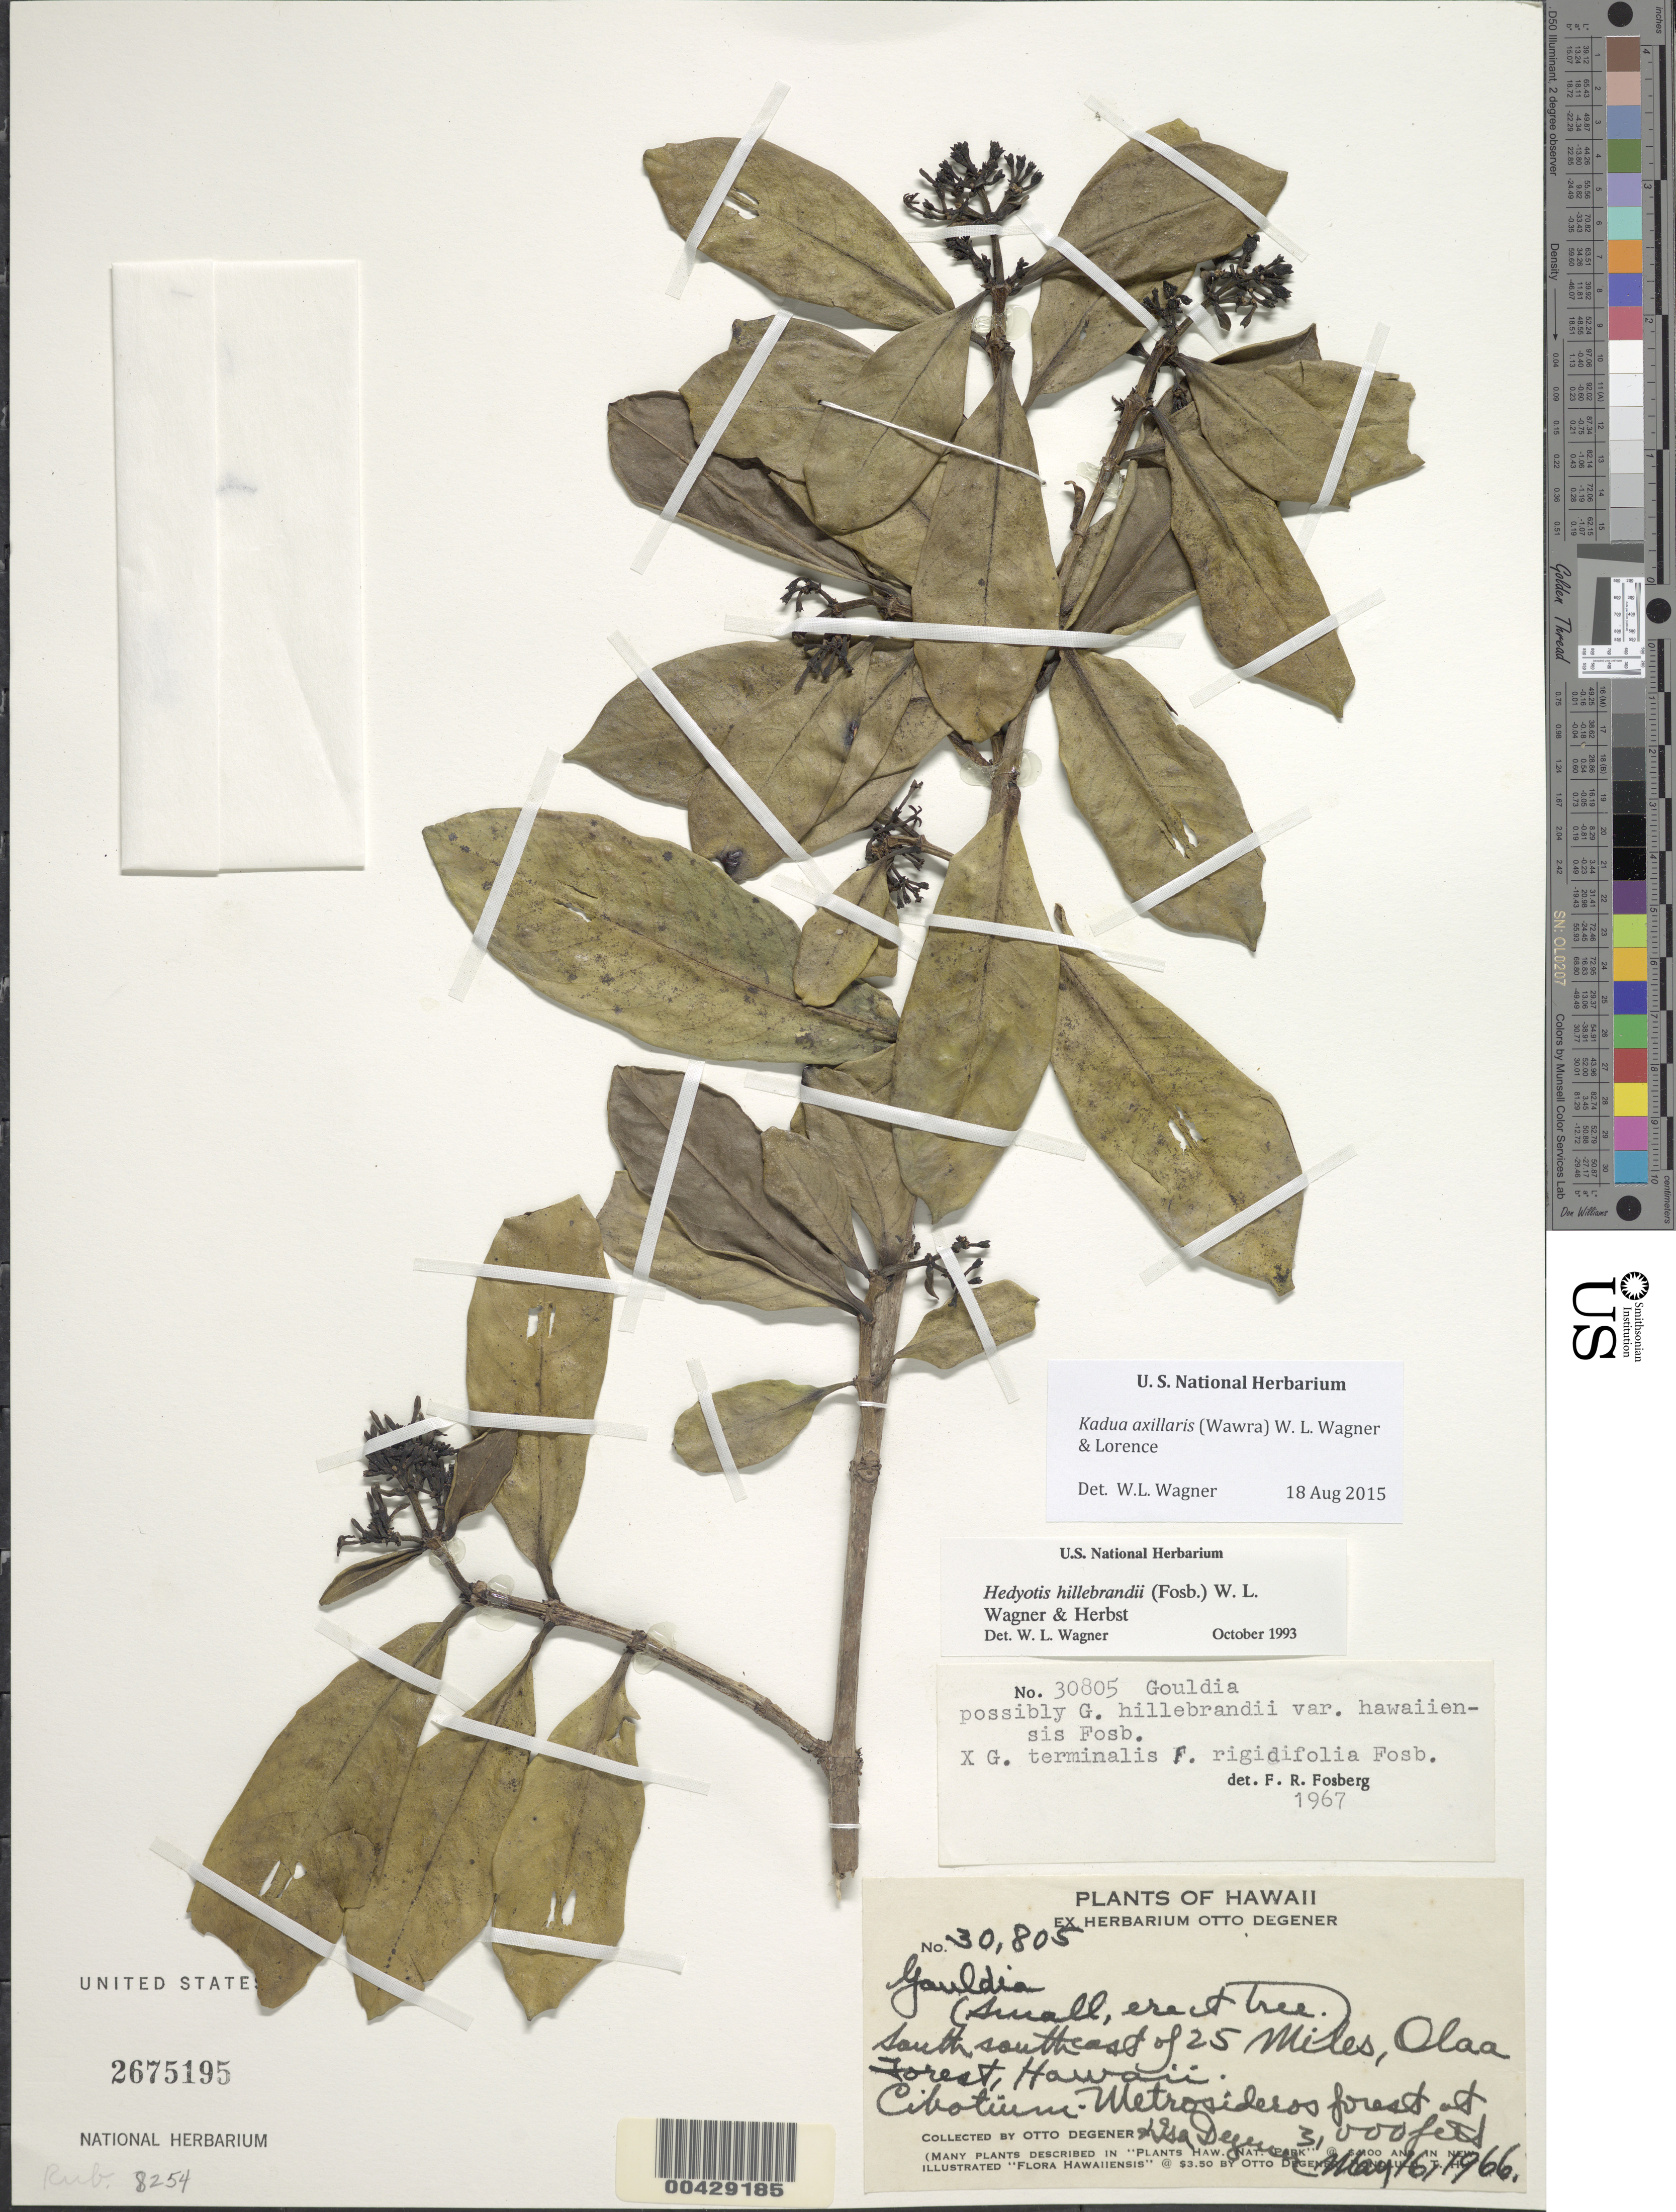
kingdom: Plantae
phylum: Tracheophyta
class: Magnoliopsida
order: Gentianales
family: Rubiaceae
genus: Kadua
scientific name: Kadua axillaris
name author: (Wawra) W.L. Wagner & Lorence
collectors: O. Degener & I. Degener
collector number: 30805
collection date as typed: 16 May 1966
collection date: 1966-05-16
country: United States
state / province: Hawaii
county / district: Hawaii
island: Hawaii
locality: SSE of 25 miles, Olaa Forest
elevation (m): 914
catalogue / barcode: US 2675195